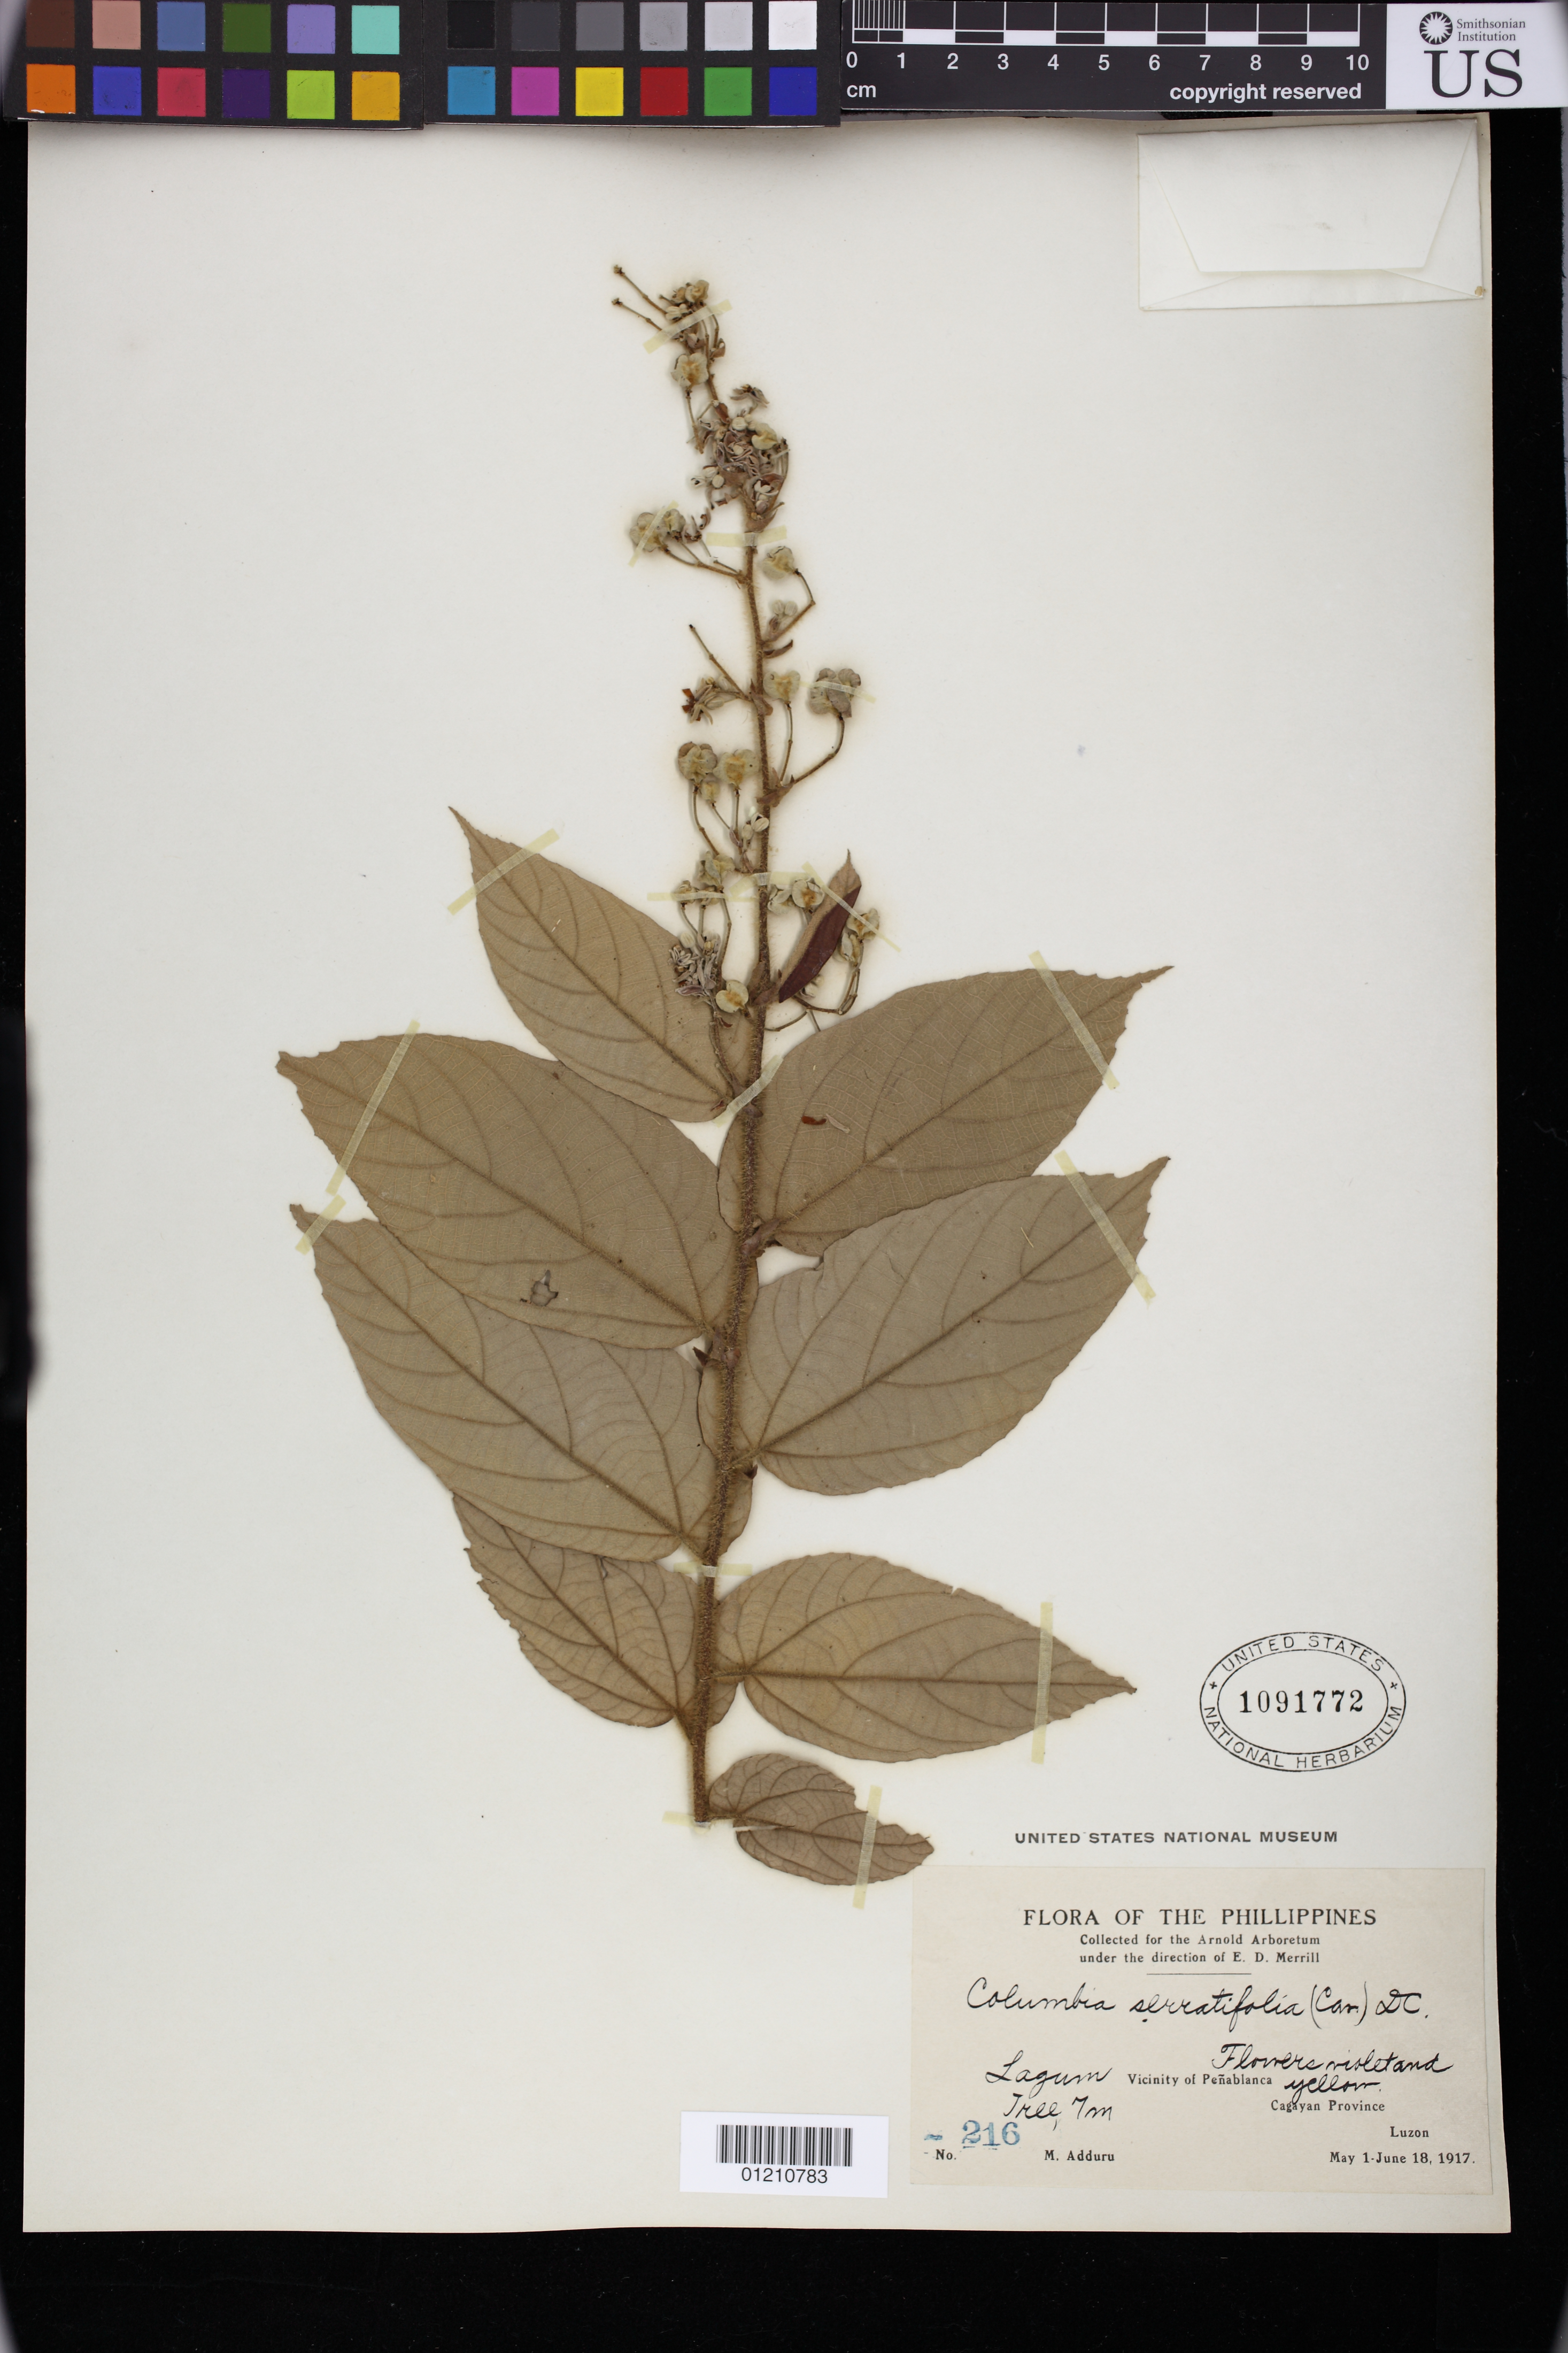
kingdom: Plantae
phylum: Tracheophyta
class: Magnoliopsida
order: Malvales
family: Malvaceae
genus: Colona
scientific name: Colona serratifolia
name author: Cav.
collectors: M. Adduru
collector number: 216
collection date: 1917-05-01/1917-06-18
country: Philippines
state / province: Cagayan Valley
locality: Vicinity of Penablanca,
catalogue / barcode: US 1091772